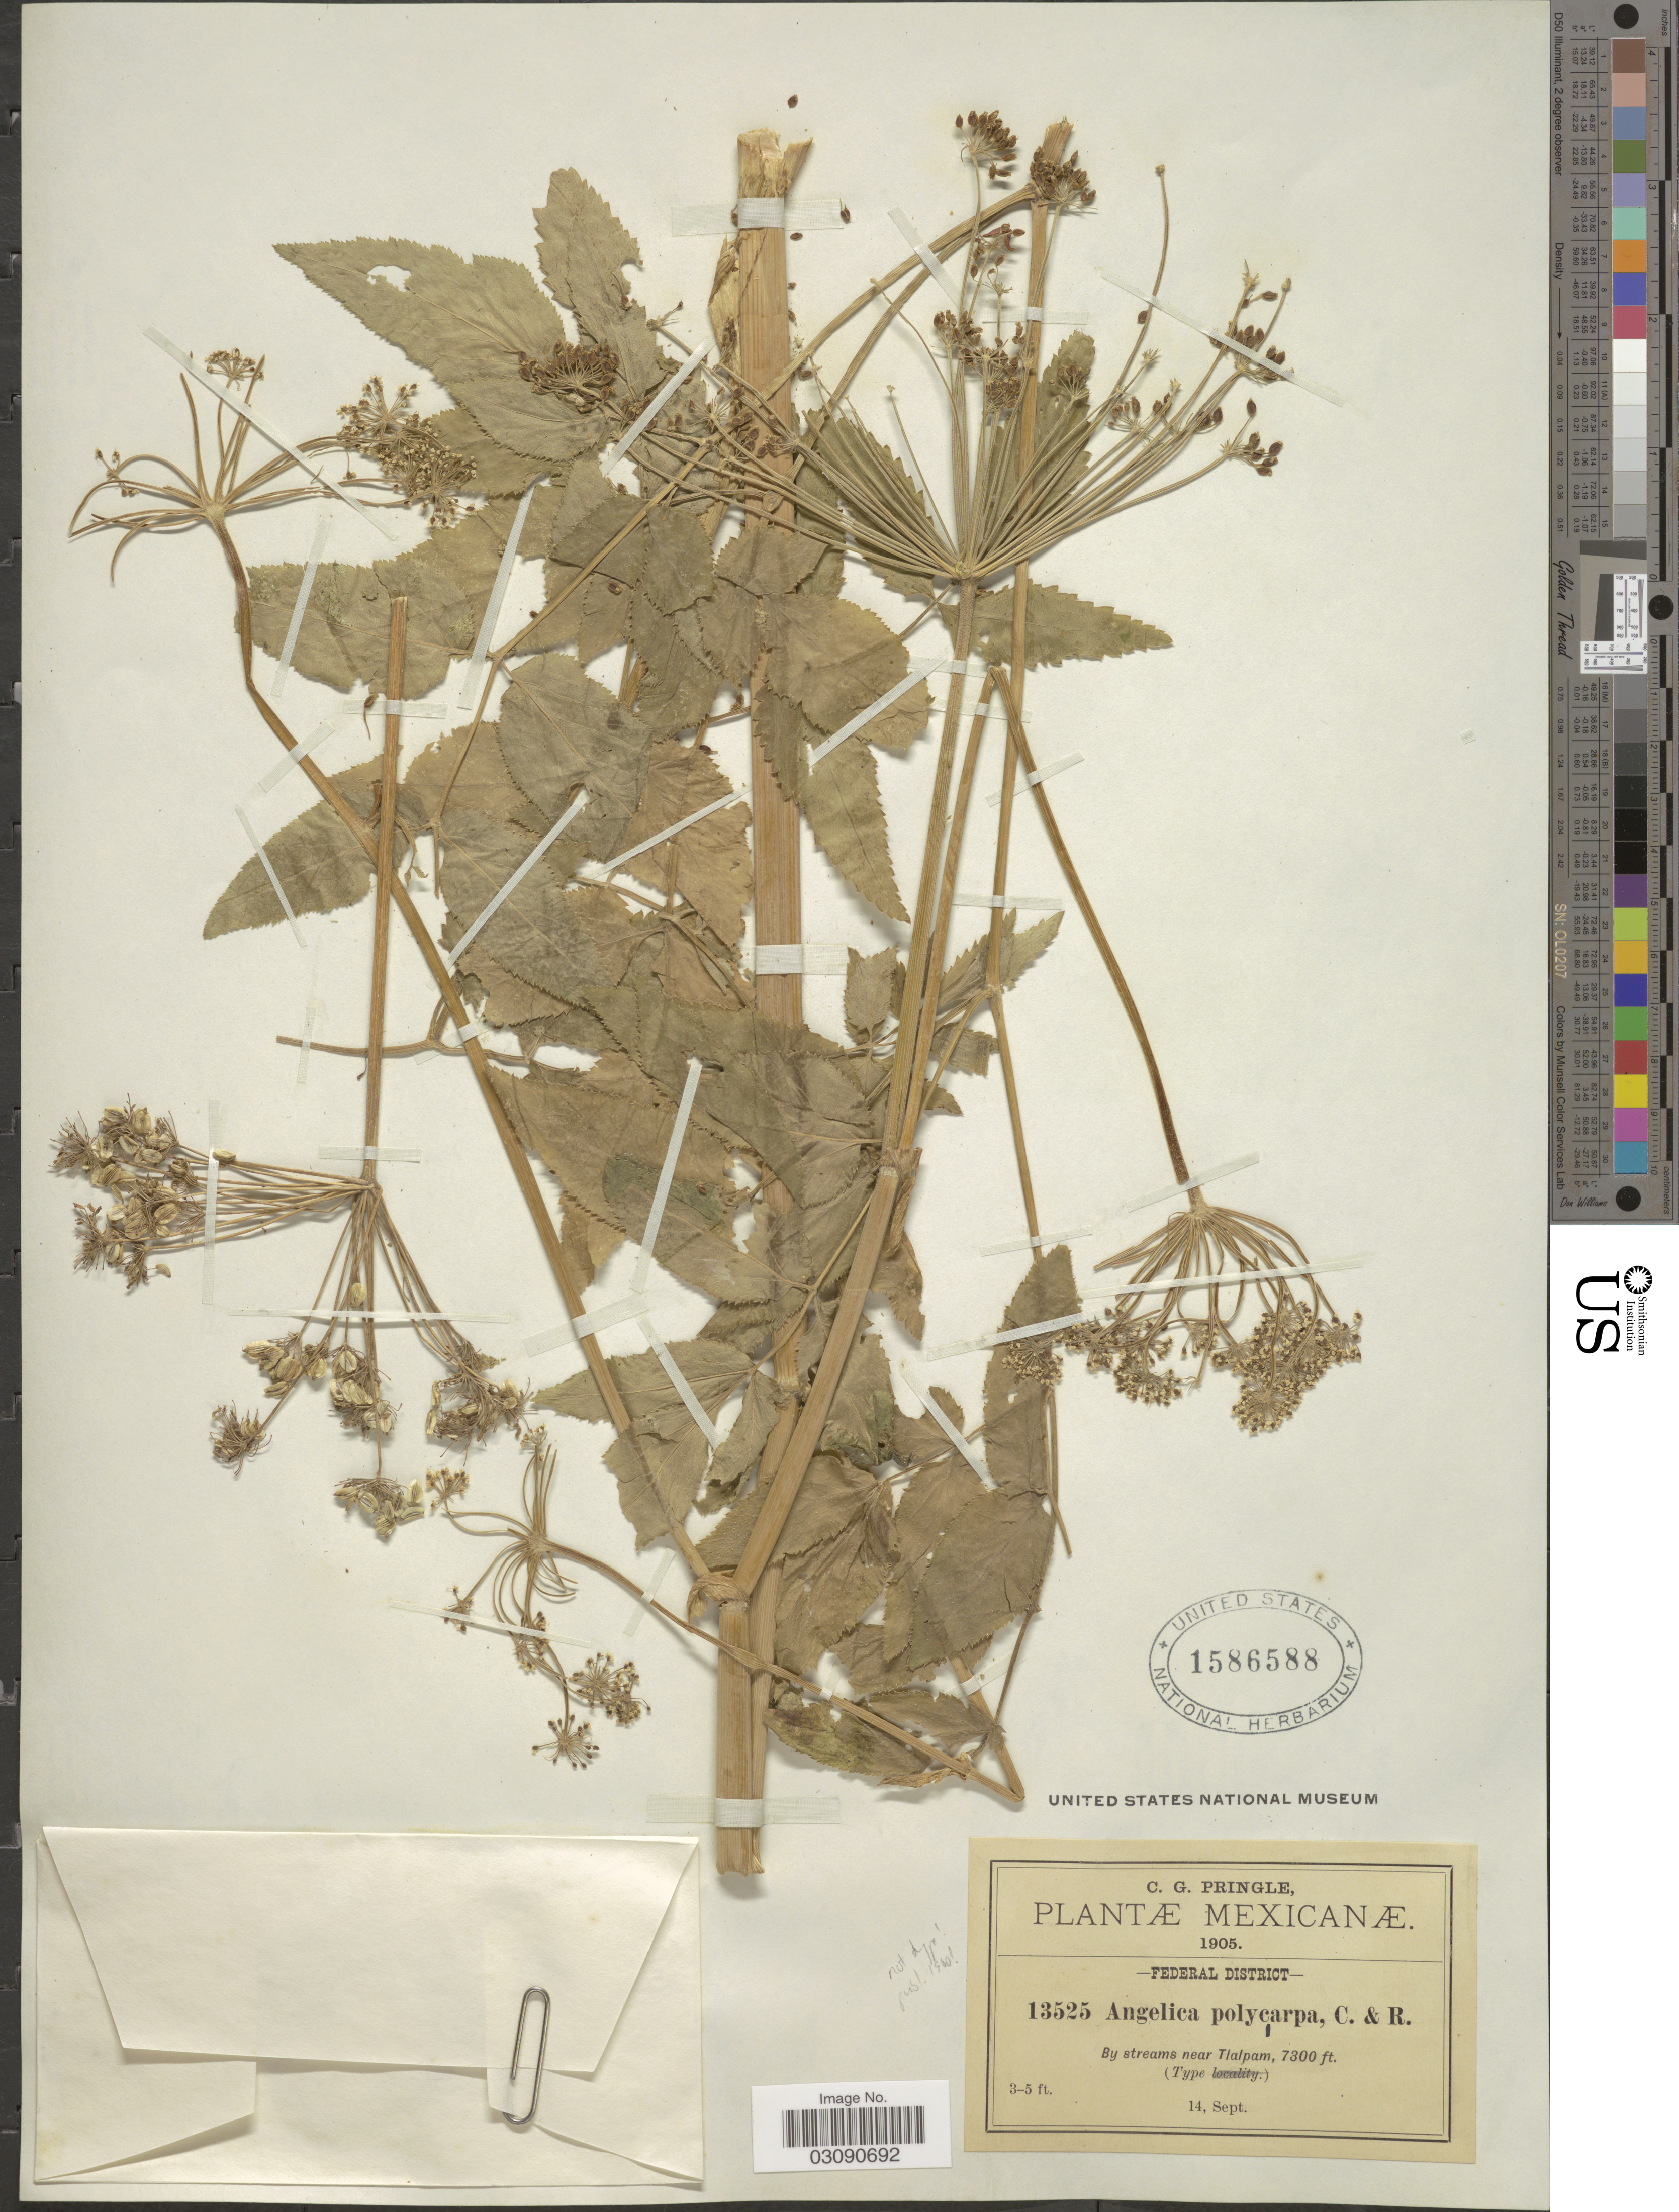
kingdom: Plantae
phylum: Tracheophyta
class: Magnoliopsida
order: Apiales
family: Apiaceae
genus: Angelica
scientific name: Angelica polycarpa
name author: J.M. Coult. & Rose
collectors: C. G. Pringle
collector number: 13525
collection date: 1905-09-14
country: Mexico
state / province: Distrito Federal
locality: Federal District, By streams near Tlalpam.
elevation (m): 2225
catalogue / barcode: US 1586588